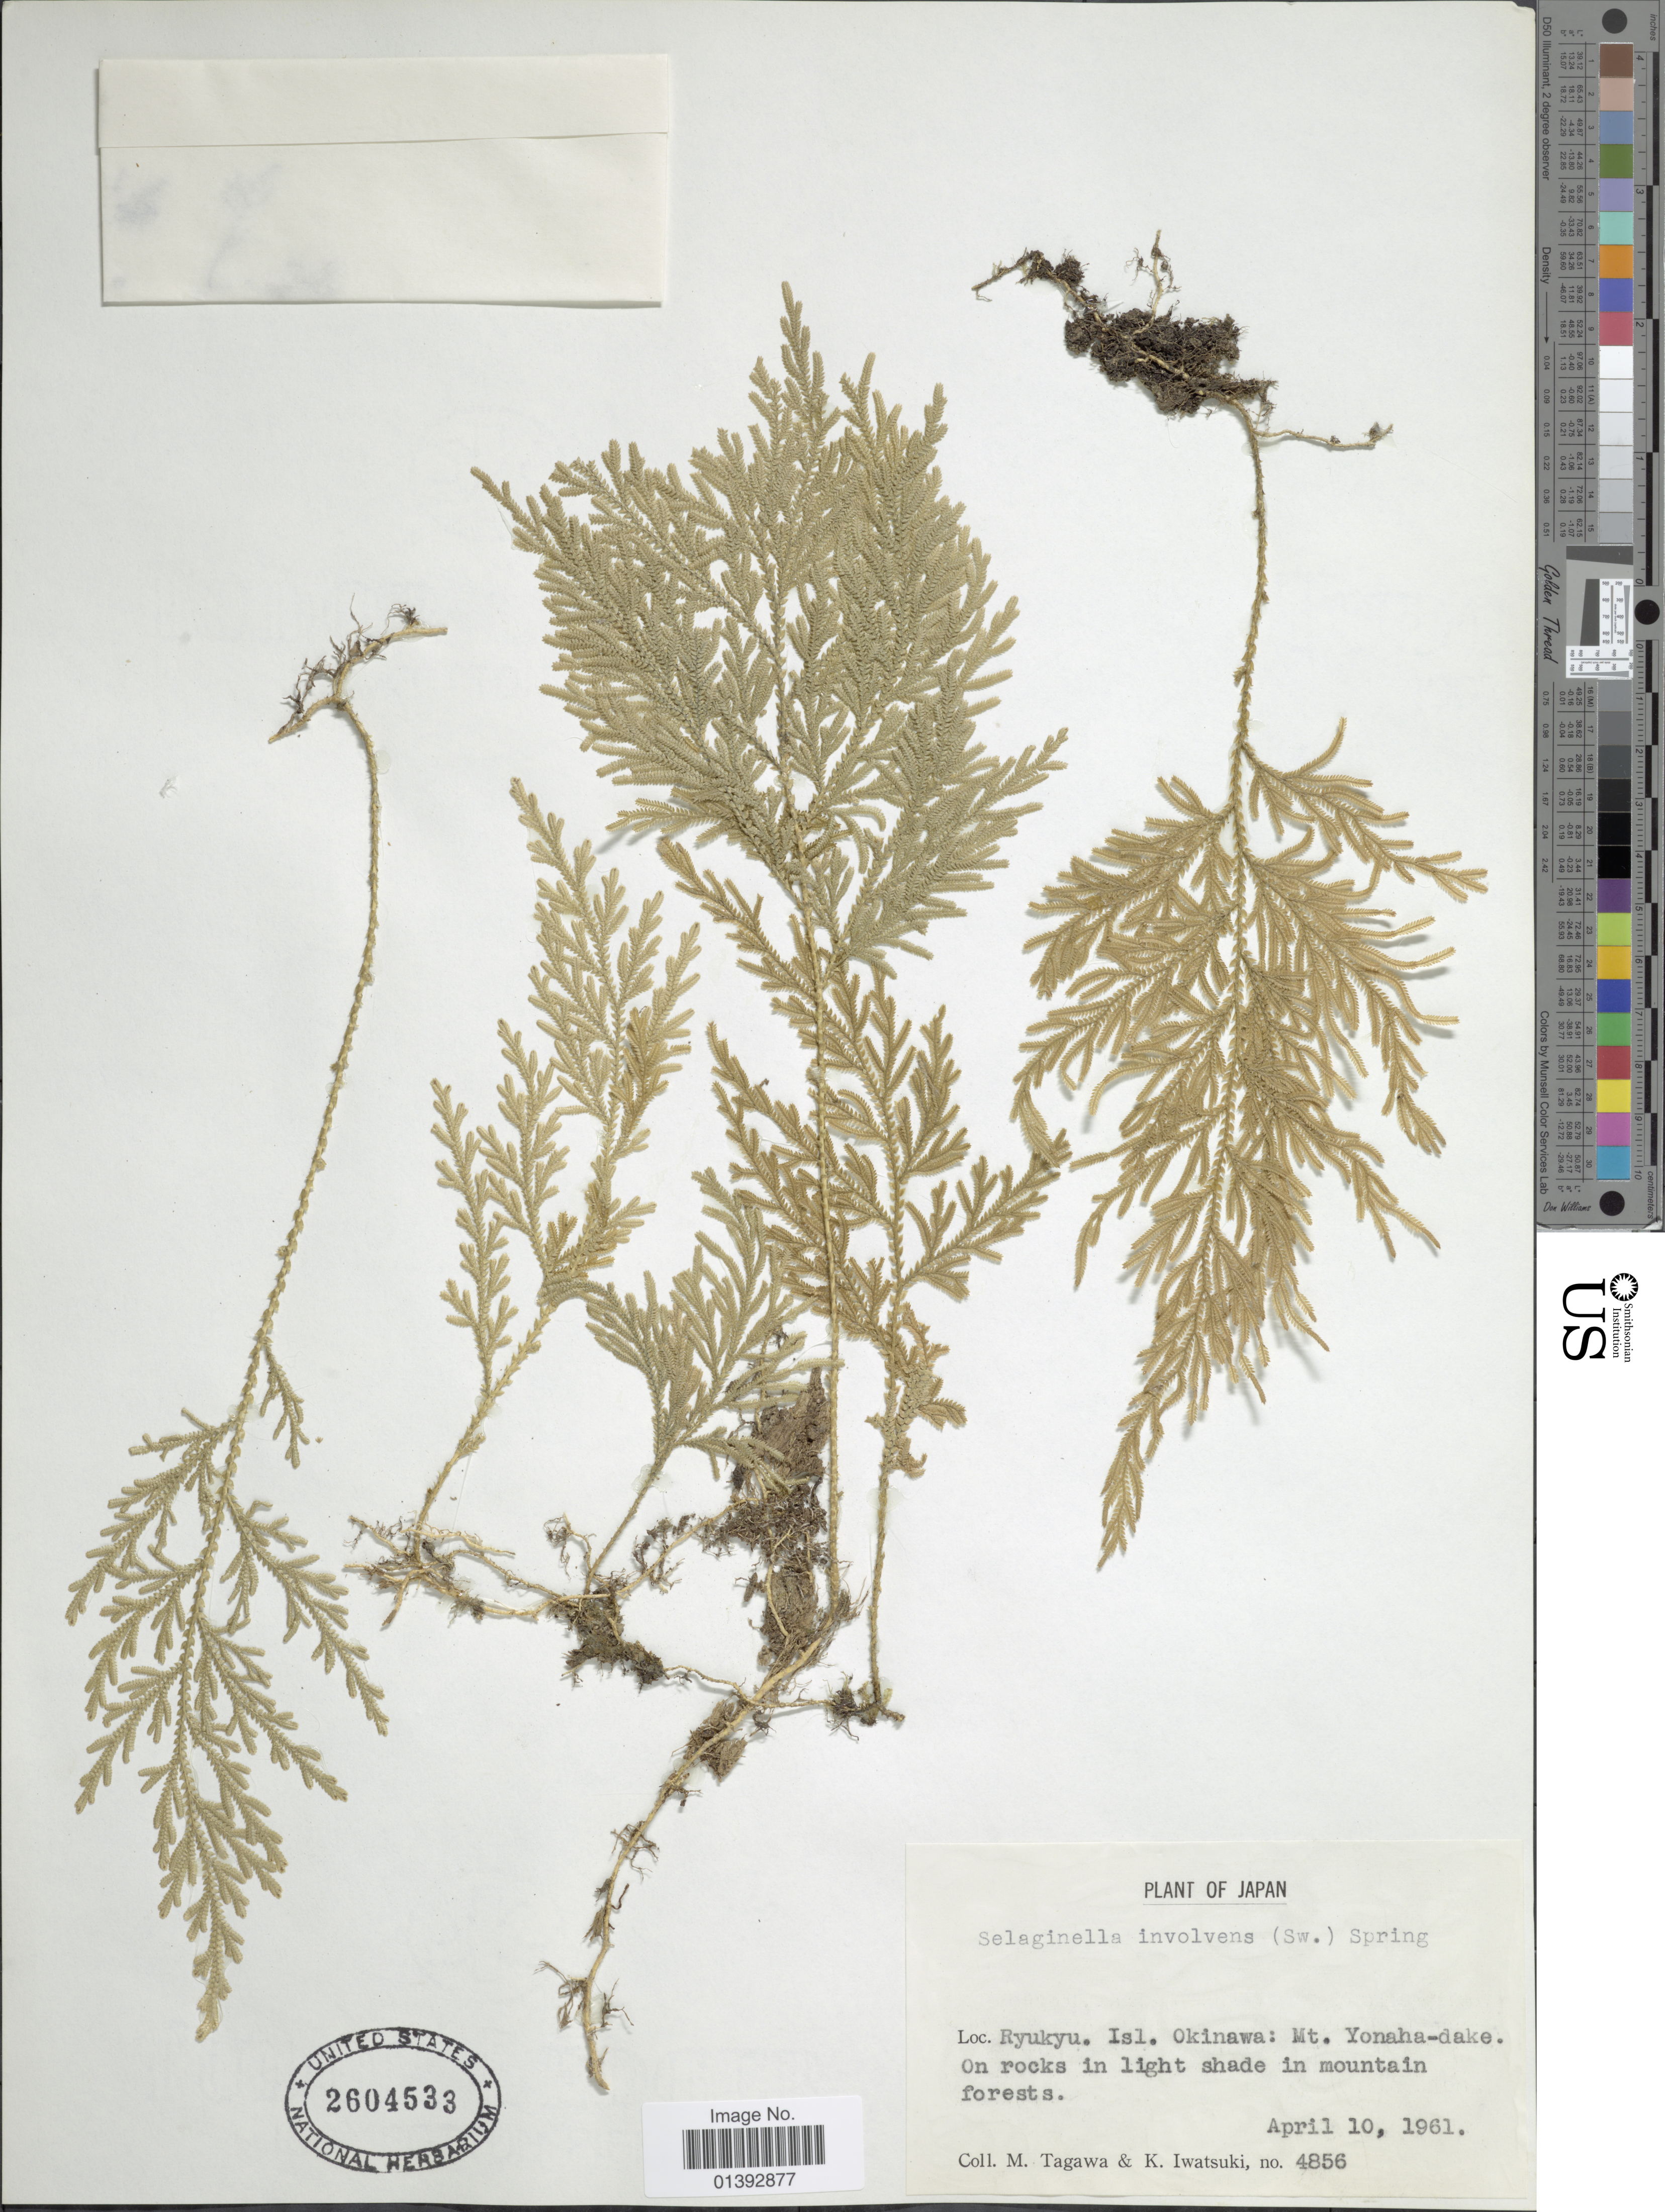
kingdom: Plantae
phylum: Tracheophyta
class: Lycopodiopsida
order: Selaginellales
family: Selaginellaceae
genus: Selaginella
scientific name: Selaginella involvens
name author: (Sw.) Spring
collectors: M. Tagawa & K. Iwatsuki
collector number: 4856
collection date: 1961-04-10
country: Japan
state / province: Okinawa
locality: Ryukyu. Isl. Okinawa: Mt. Yonaha-dake, on rocks in light shade in mountain forest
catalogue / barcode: US 2604533